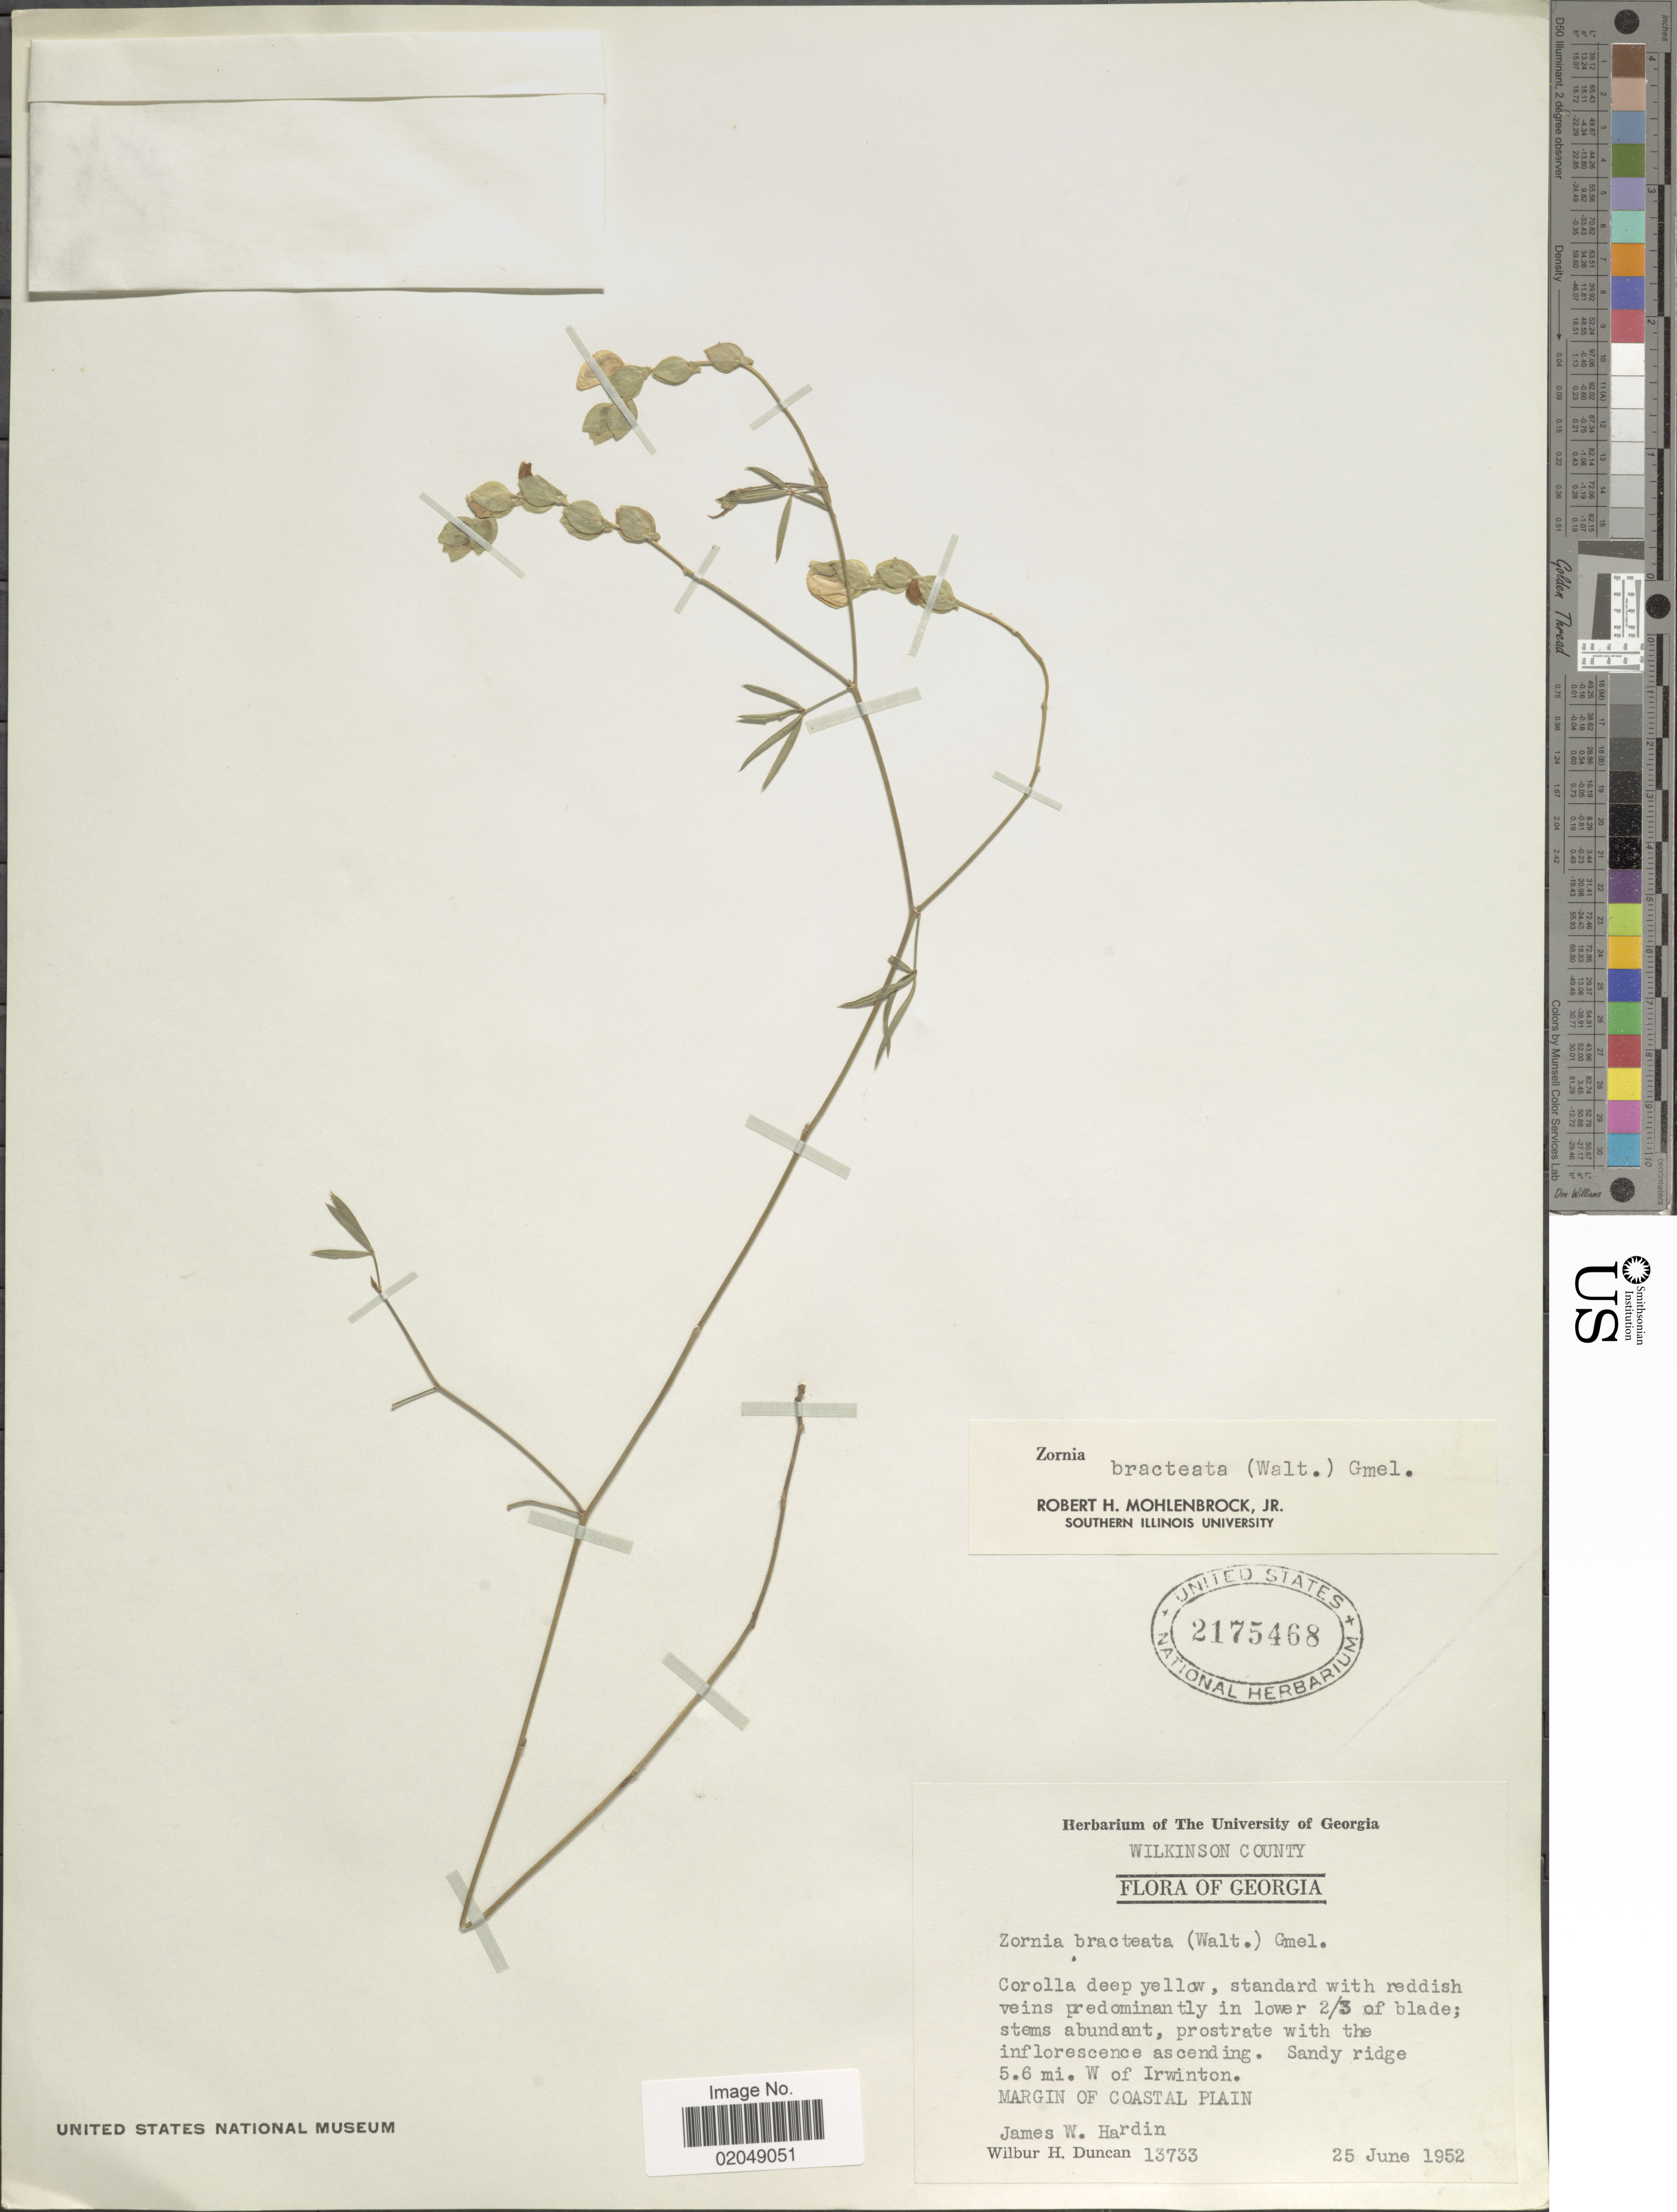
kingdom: Plantae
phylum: Tracheophyta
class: Magnoliopsida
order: Fabales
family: Fabaceae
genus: Zornia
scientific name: Zornia bracteata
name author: J.F. Gmel.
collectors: J. Hardin & W. H. Duncan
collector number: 13733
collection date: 1952-06-25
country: United States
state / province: Georgia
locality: Wilkinson County, 5.6 mi W of Irwinton, margin of Coastal Plain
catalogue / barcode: US 2175468